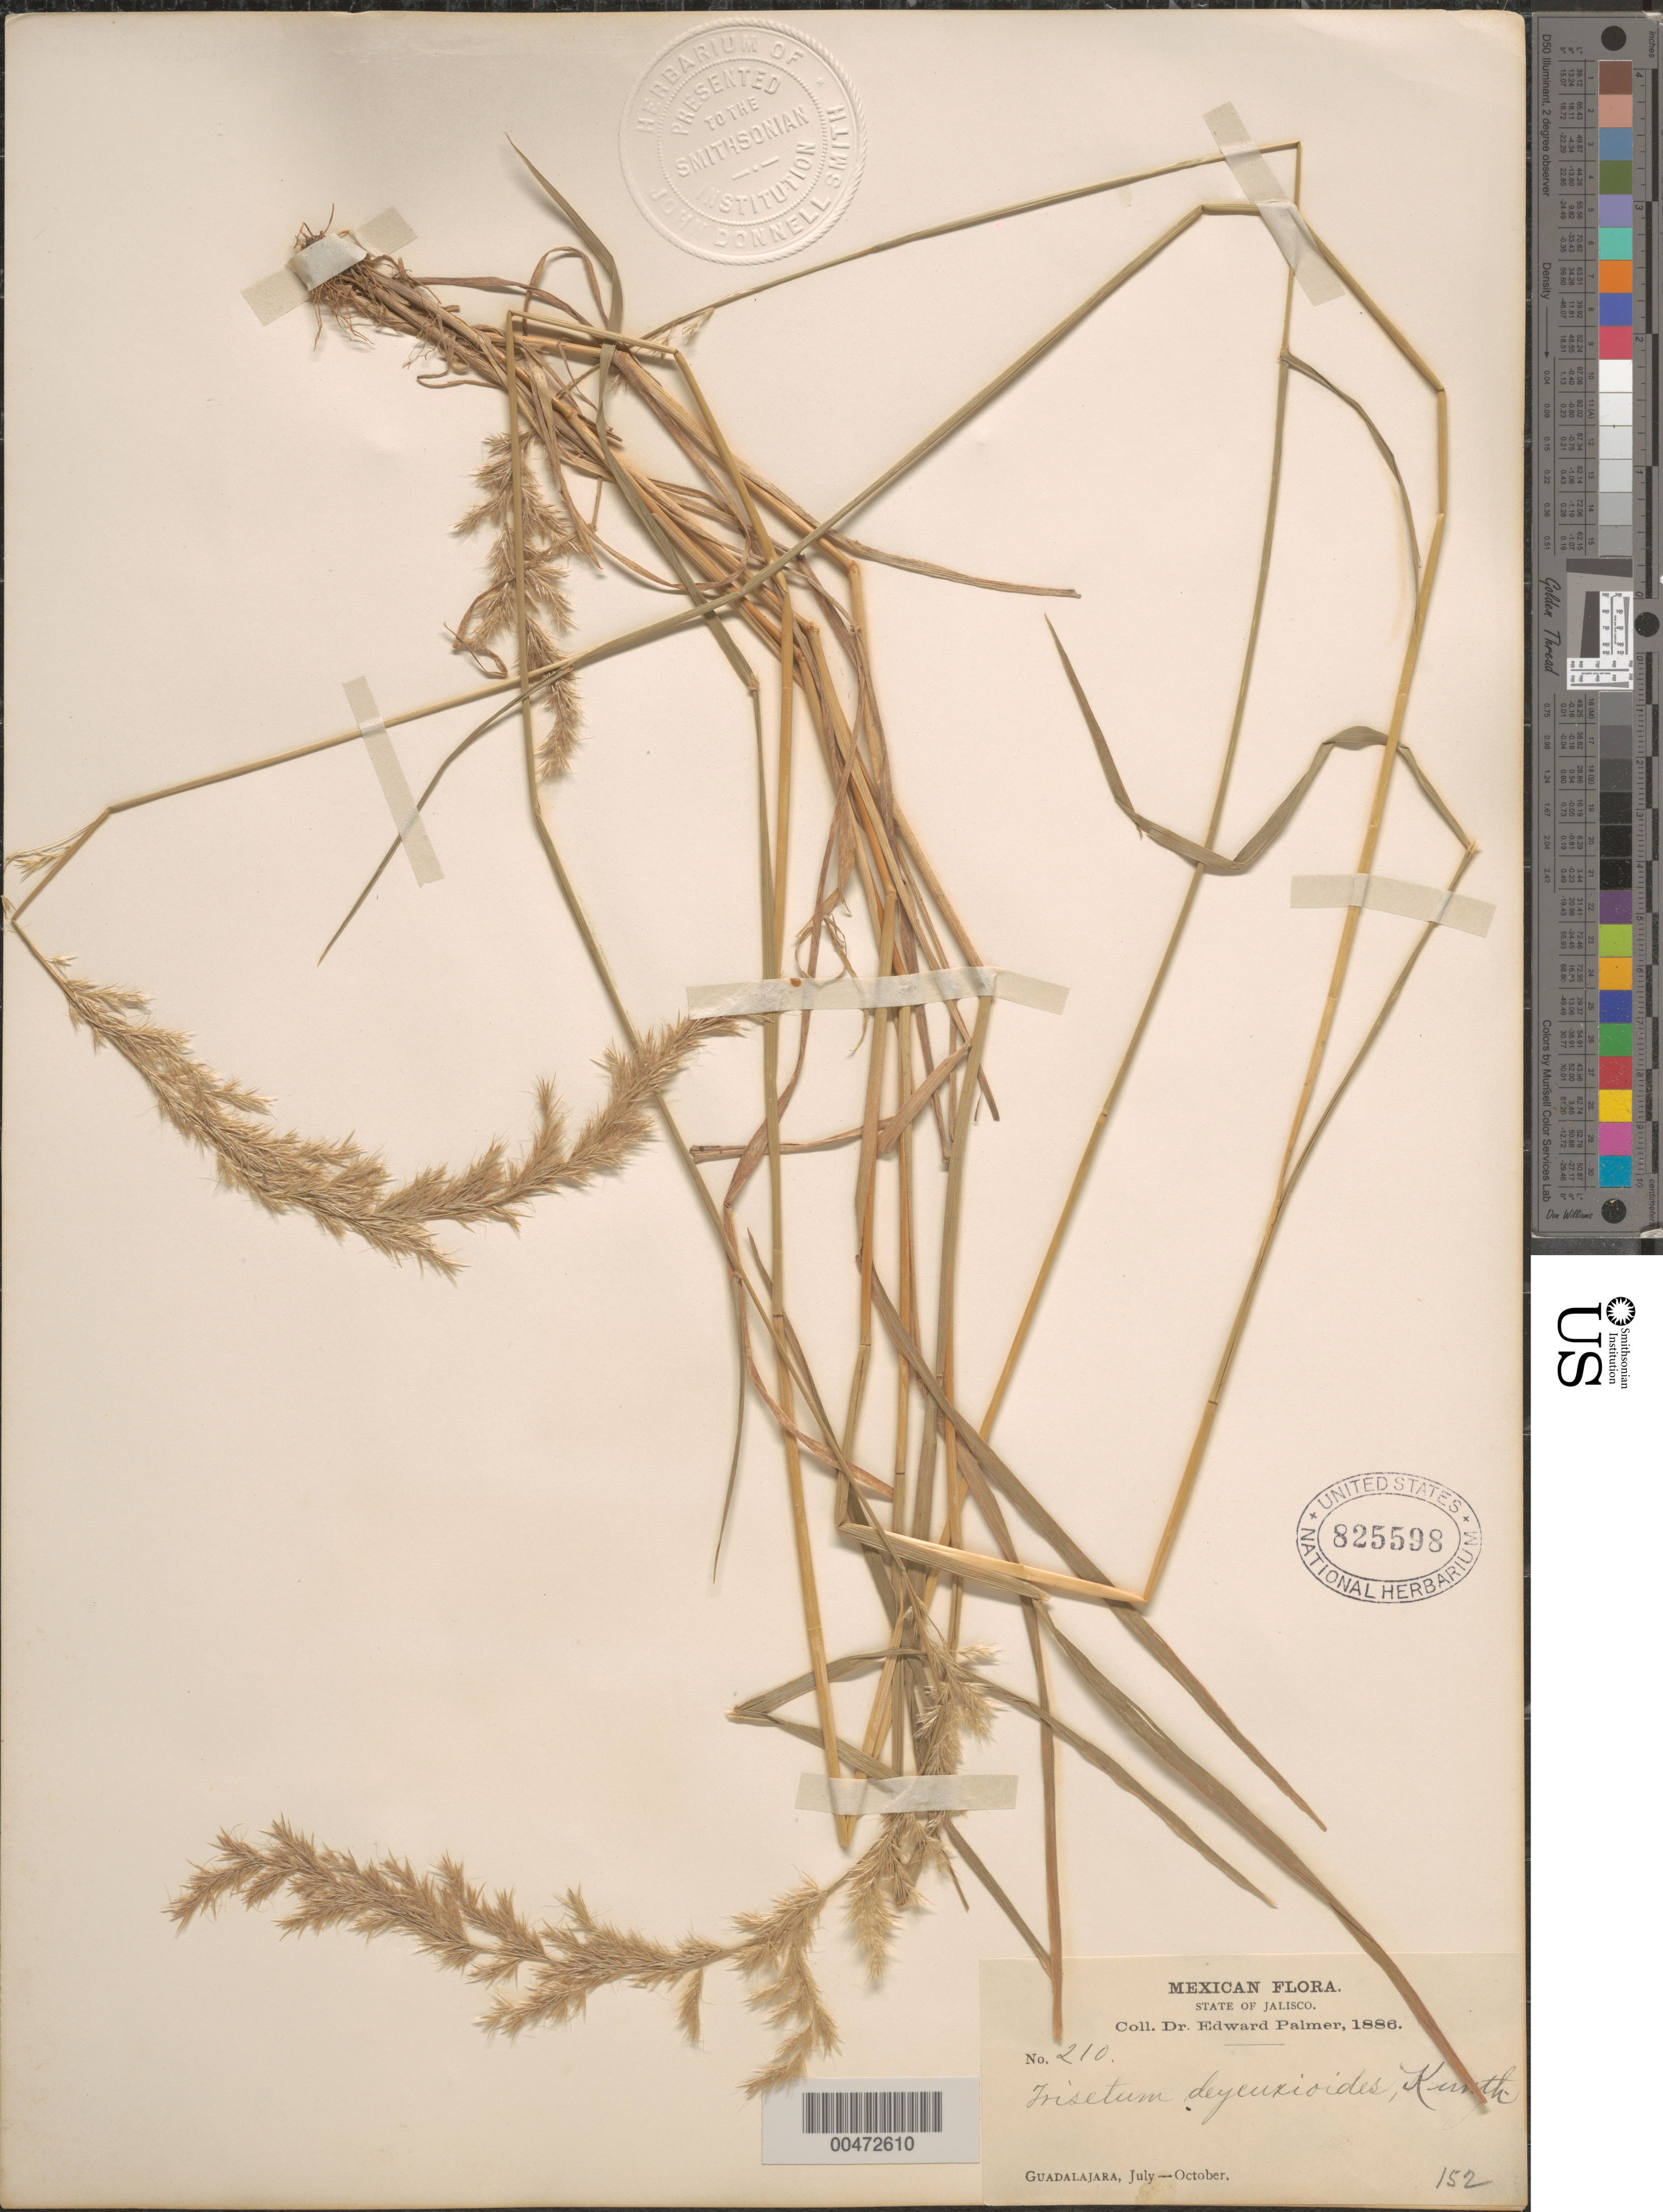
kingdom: Plantae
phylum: Tracheophyta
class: Liliopsida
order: Poales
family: Poaceae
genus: Trisetum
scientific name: Trisetum deyeuxioides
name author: (Kunth) Kunth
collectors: E. Palmer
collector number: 210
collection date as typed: Jul 1886 to Oct 1886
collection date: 1886-07/1886-10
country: Mexico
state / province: Jalisco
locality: Guadalajara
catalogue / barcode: US 825598